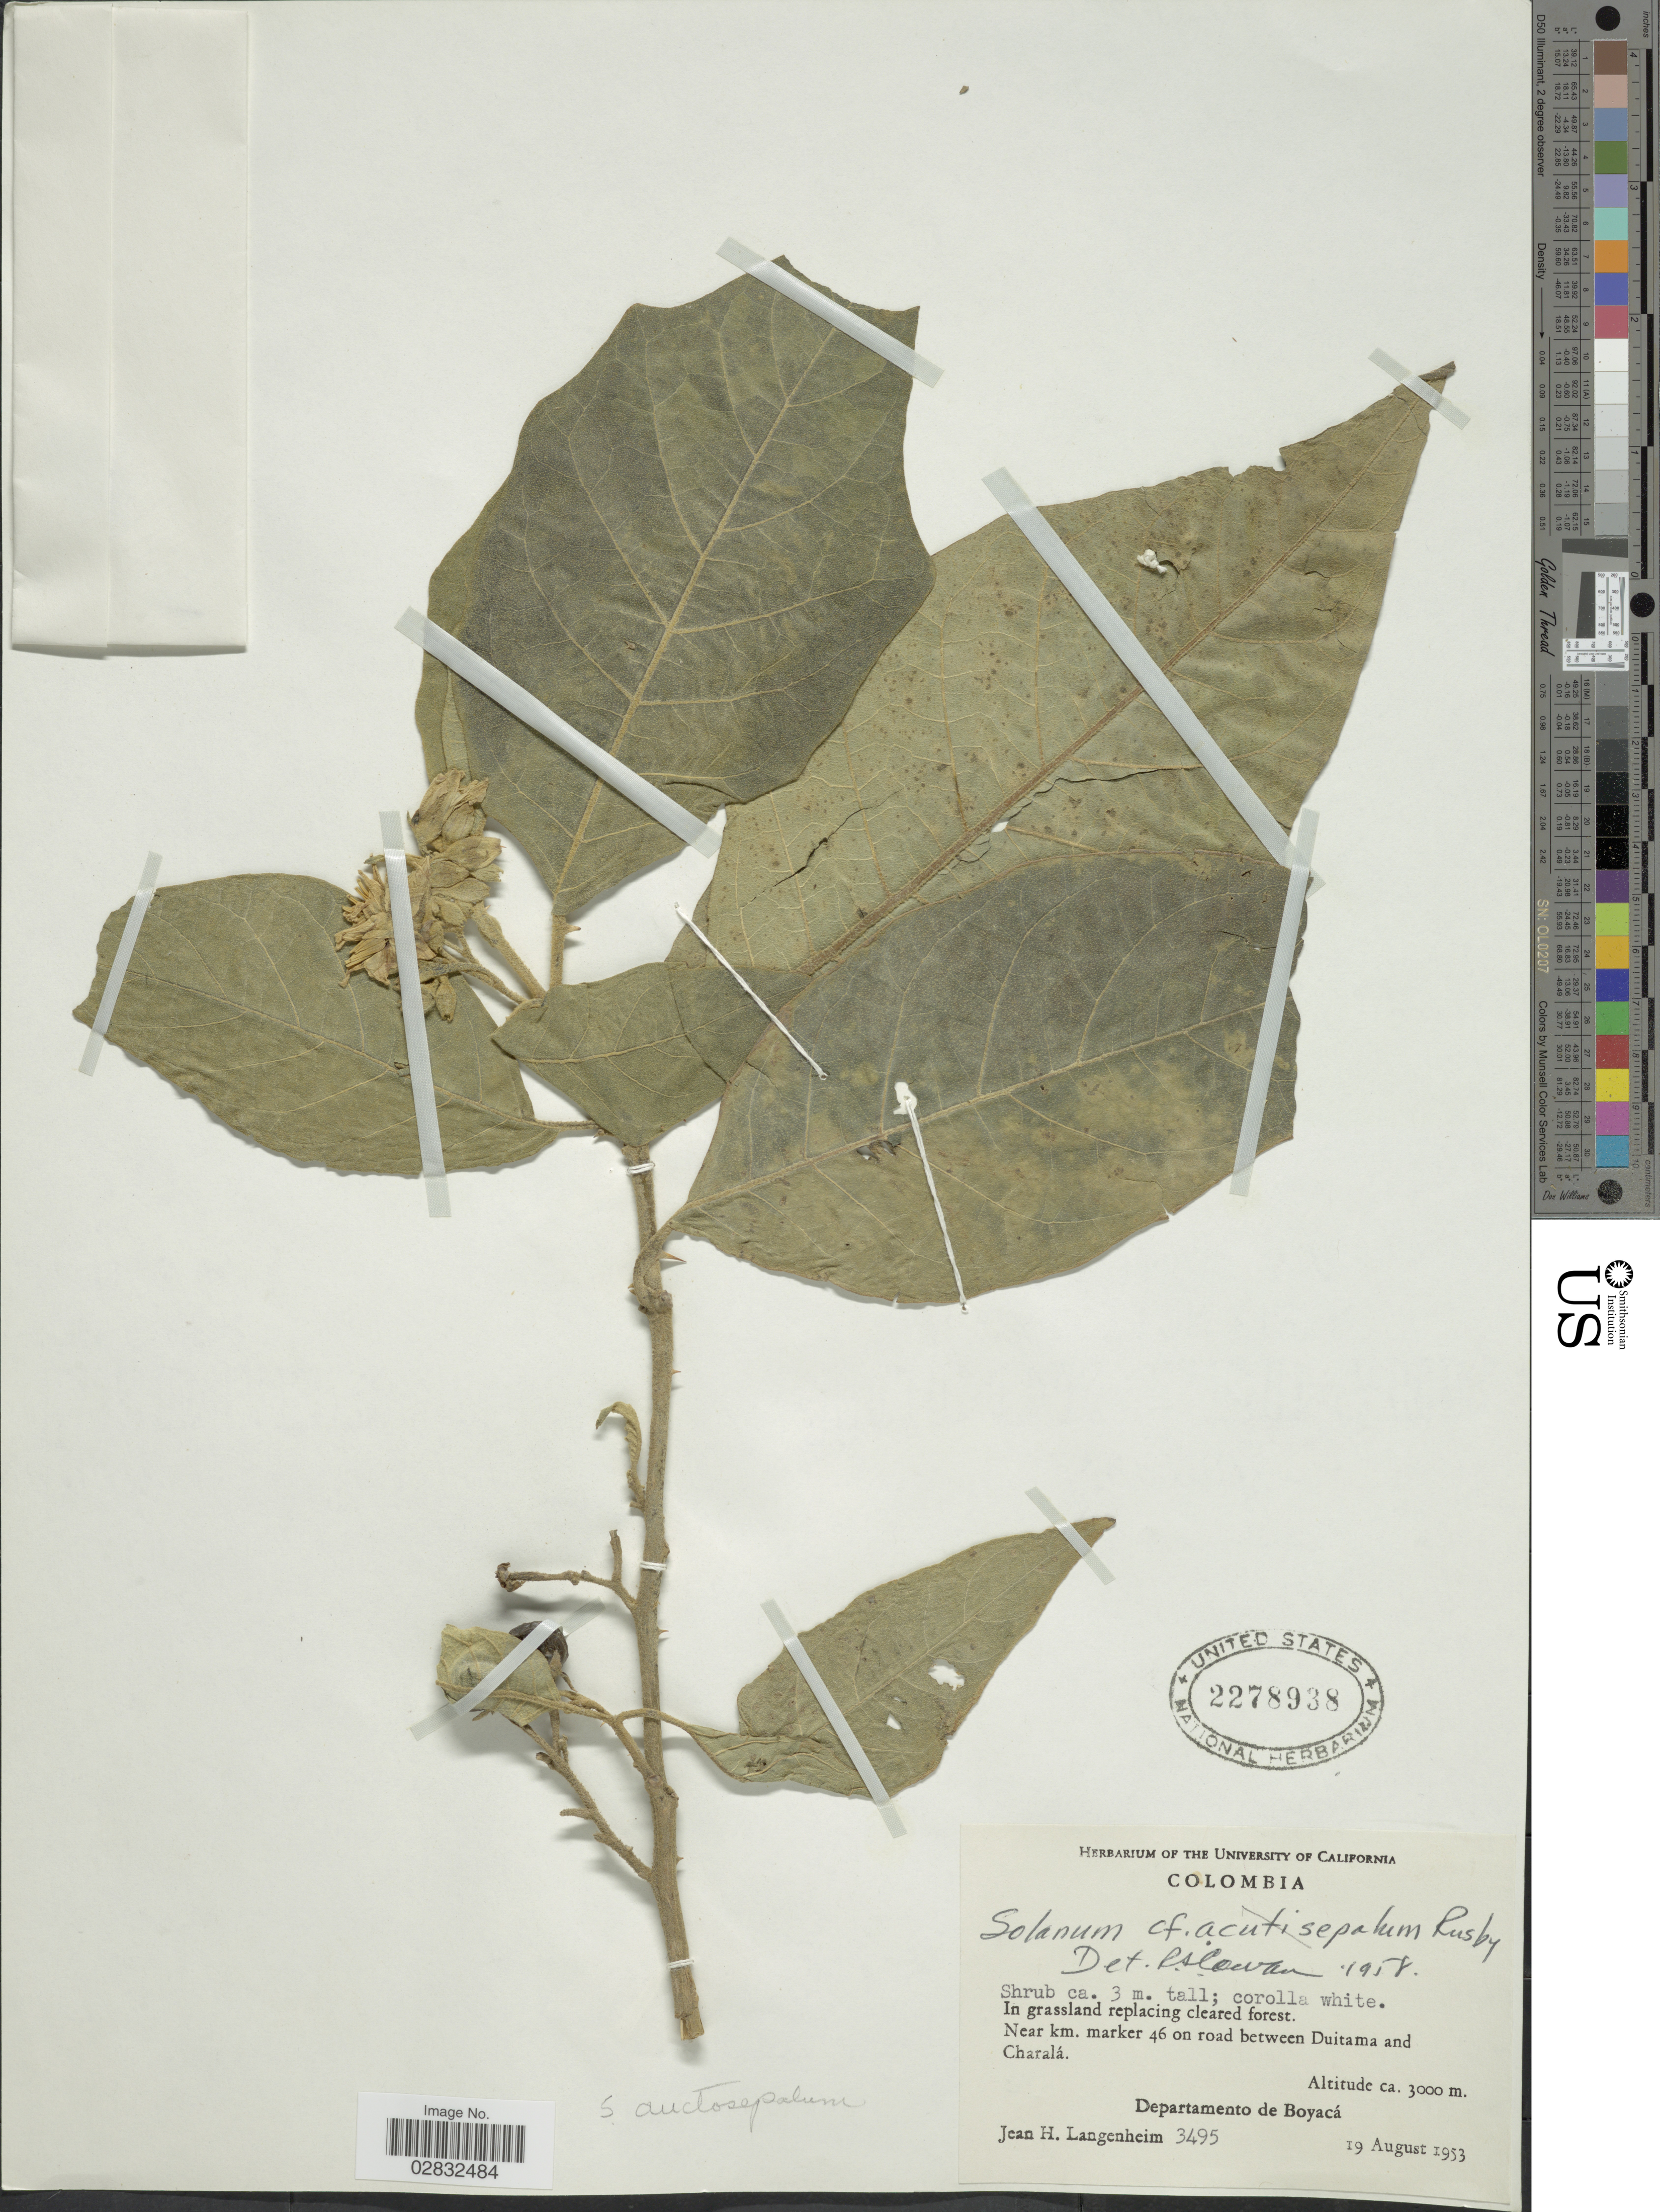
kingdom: Plantae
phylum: Tracheophyta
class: Magnoliopsida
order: Solanales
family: Solanaceae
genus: Solanum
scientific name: Solanum auctosepalum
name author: Rusby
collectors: J. H. Langenheim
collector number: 3495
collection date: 1953-08-19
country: Colombia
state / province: Boyacá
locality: Near km. marker 46 on road between Duitama and Charalá, Departamento de Boyacá.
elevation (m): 3000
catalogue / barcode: US 2278938